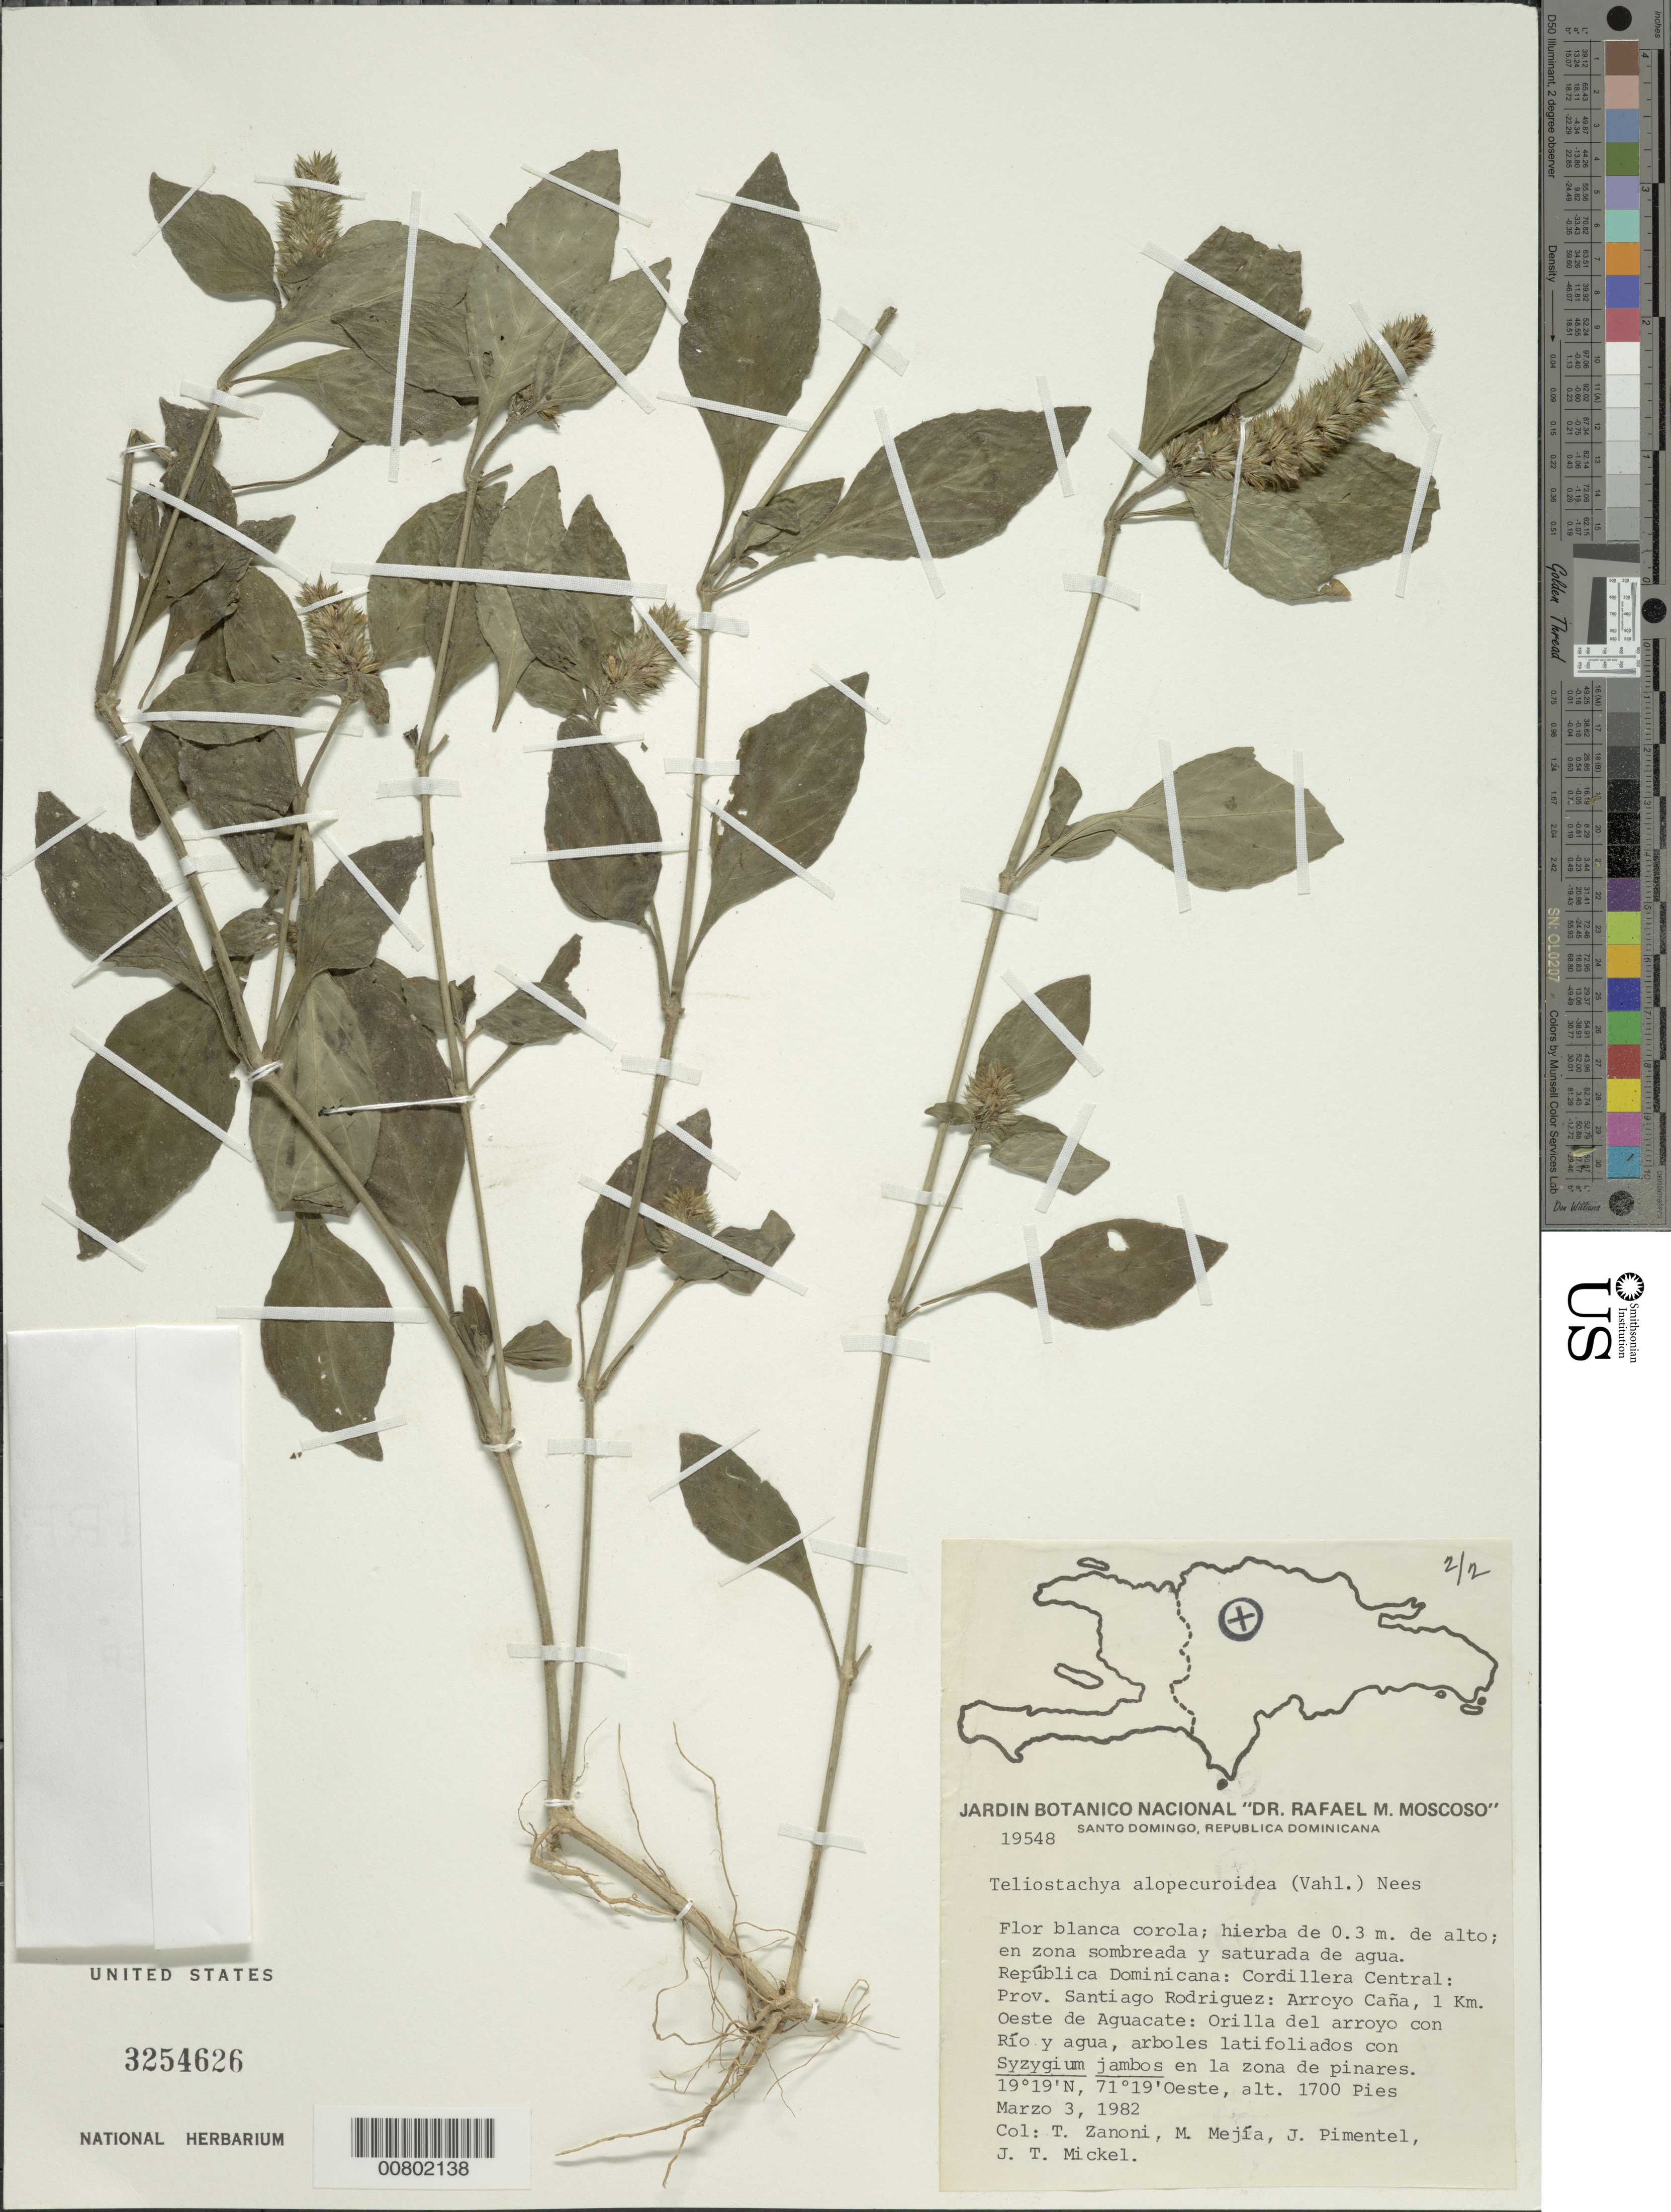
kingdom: Plantae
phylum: Tracheophyta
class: Magnoliopsida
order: Lamiales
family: Acanthaceae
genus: Teliostachya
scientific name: Teliostachya alopecuroidea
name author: (Vahl) Nees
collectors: T. A. Zanoni, M. Mejia, J. Pimentel & J. T. Mickel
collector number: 19548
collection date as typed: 03 Mar 1982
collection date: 1982-03-03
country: Dominican Republic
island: Hispaniola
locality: Cordillera Central; Arroyo Caña, 1 km Oeste de Aguacate; orilla del Arroyo con Río y agua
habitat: En zona sombreada y saturada de agua con arboles latifoliados con Syzygium jambos en la zona de pinares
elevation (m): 518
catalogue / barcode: US 3254626